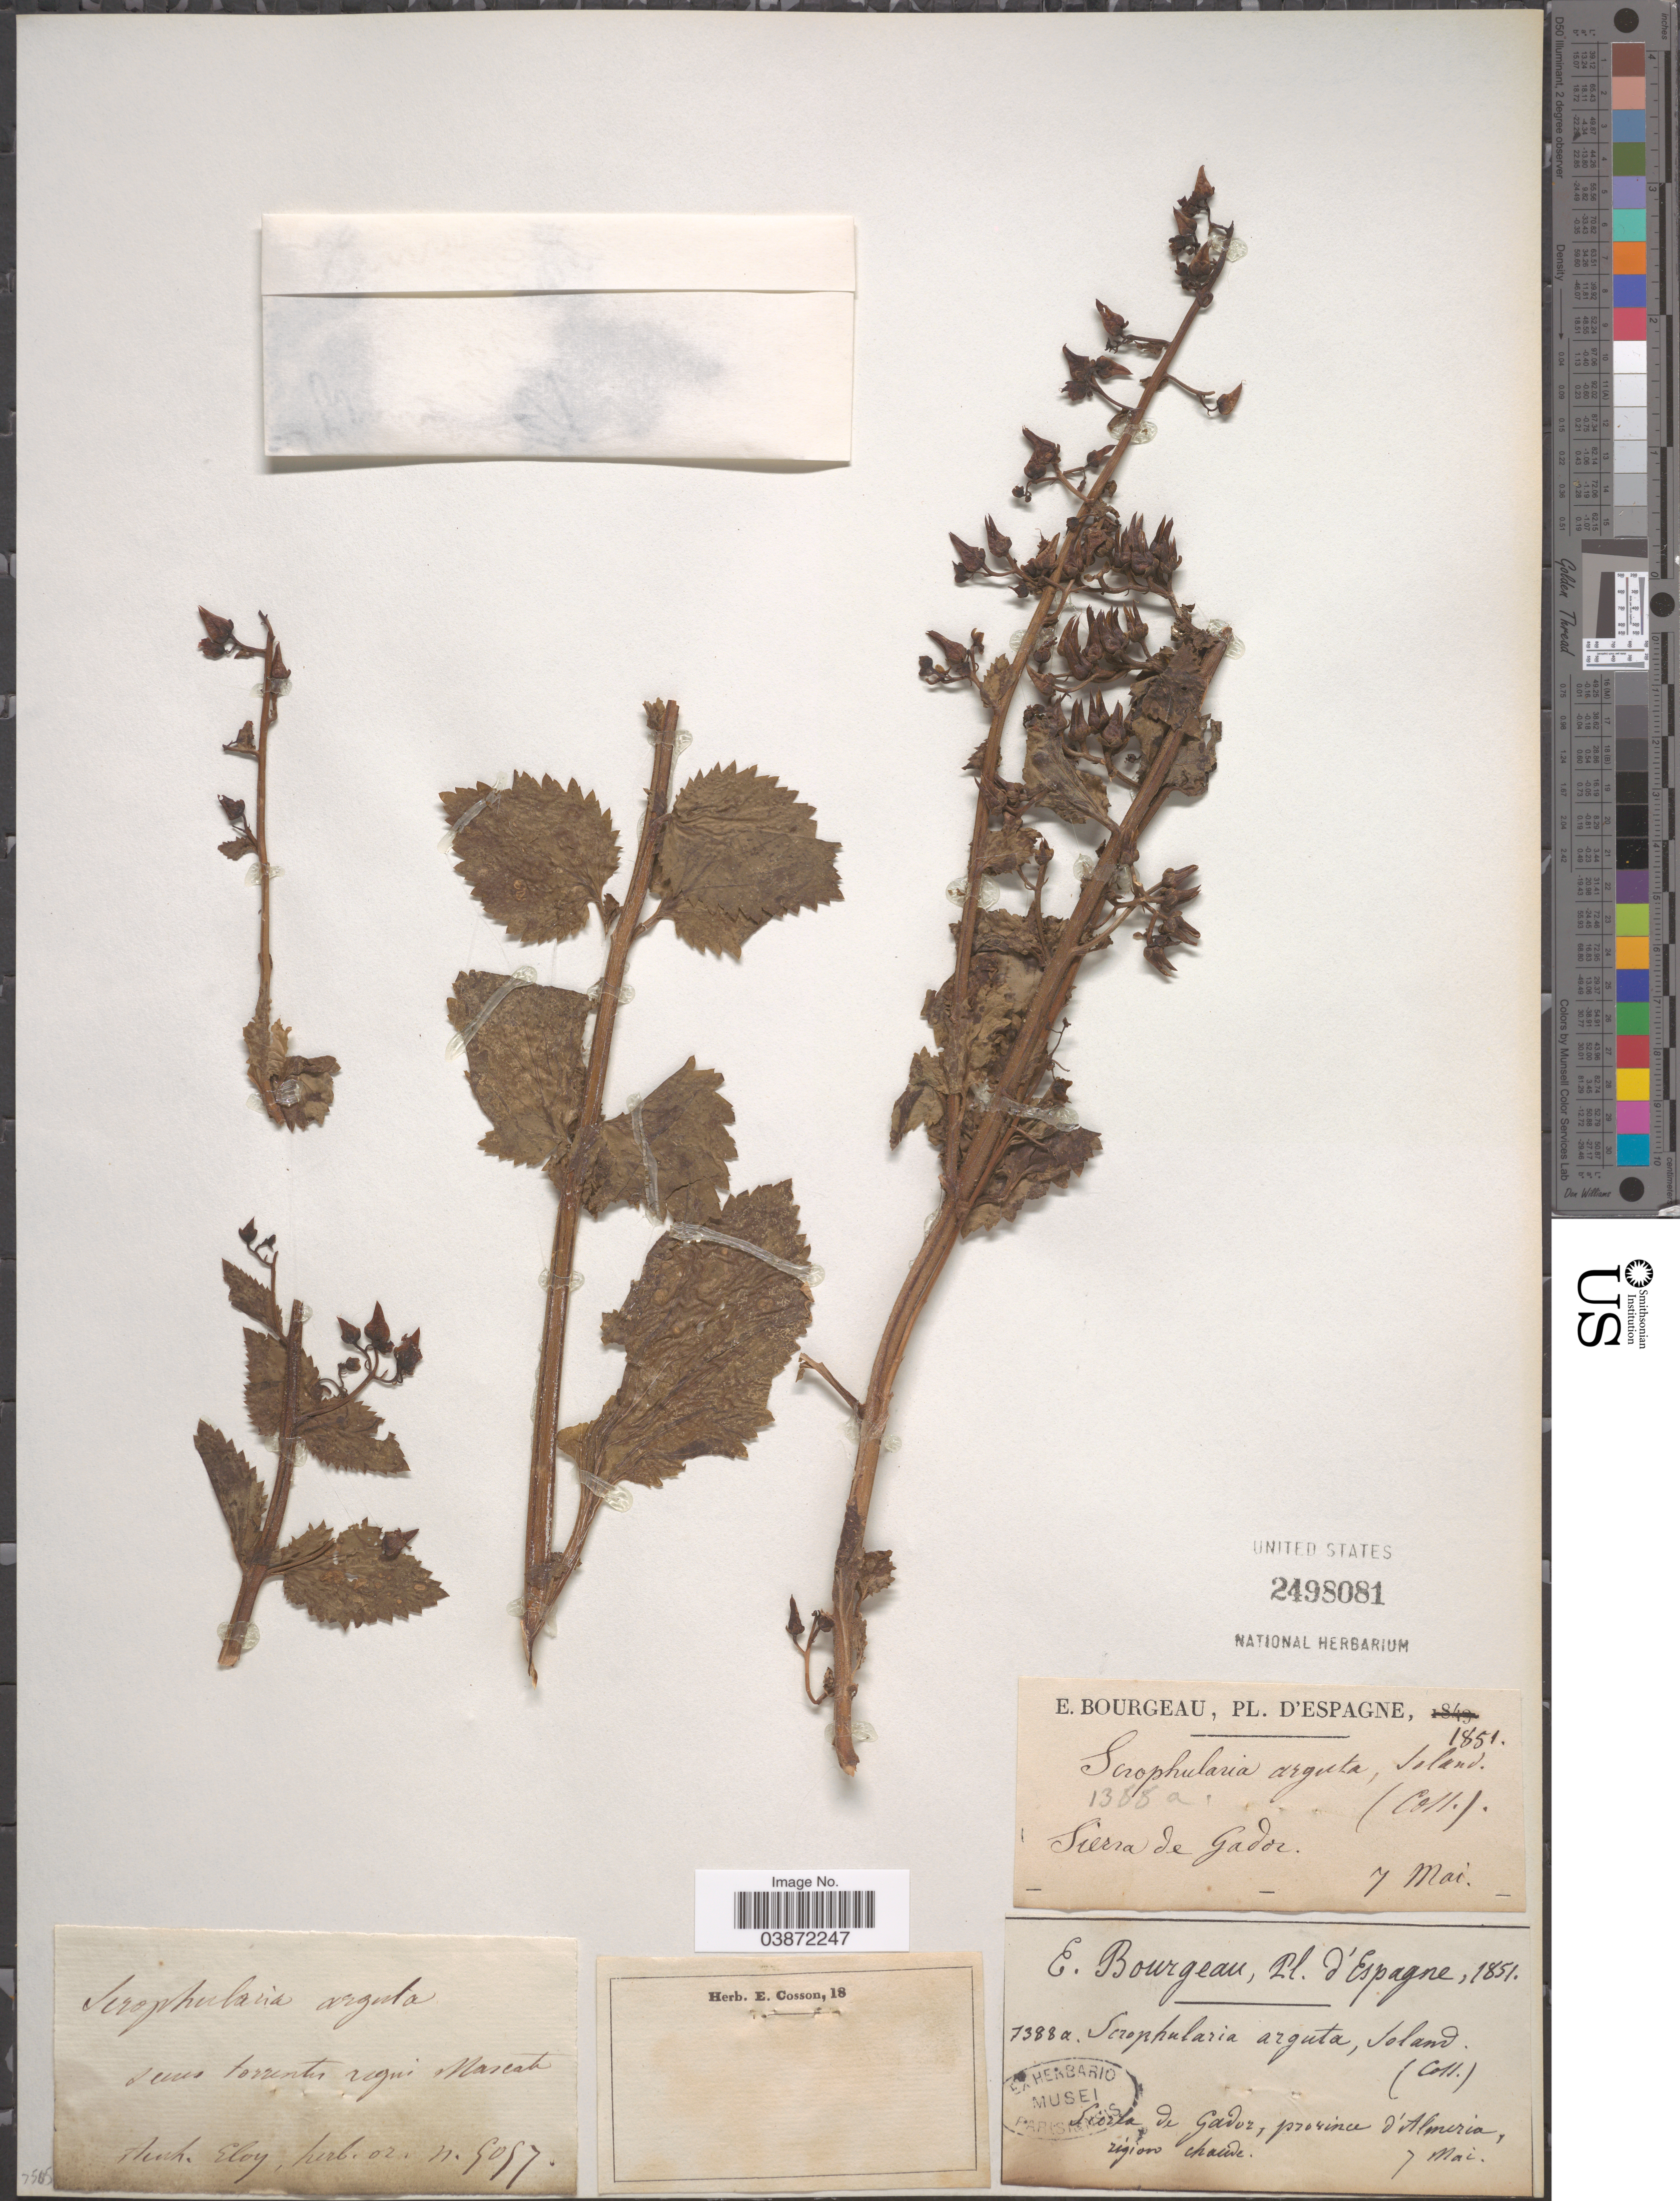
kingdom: Plantae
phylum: Tracheophyta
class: Magnoliopsida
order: Lamiales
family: Scrophulariaceae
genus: Scrophularia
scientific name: Scrophularia arguta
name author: Aiton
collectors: E. Bourgeau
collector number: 7388a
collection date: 1851-05-07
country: Spain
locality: D'Espagne. Sierra de Gador, province d'Almeria, region chaude.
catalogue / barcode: US 2498081